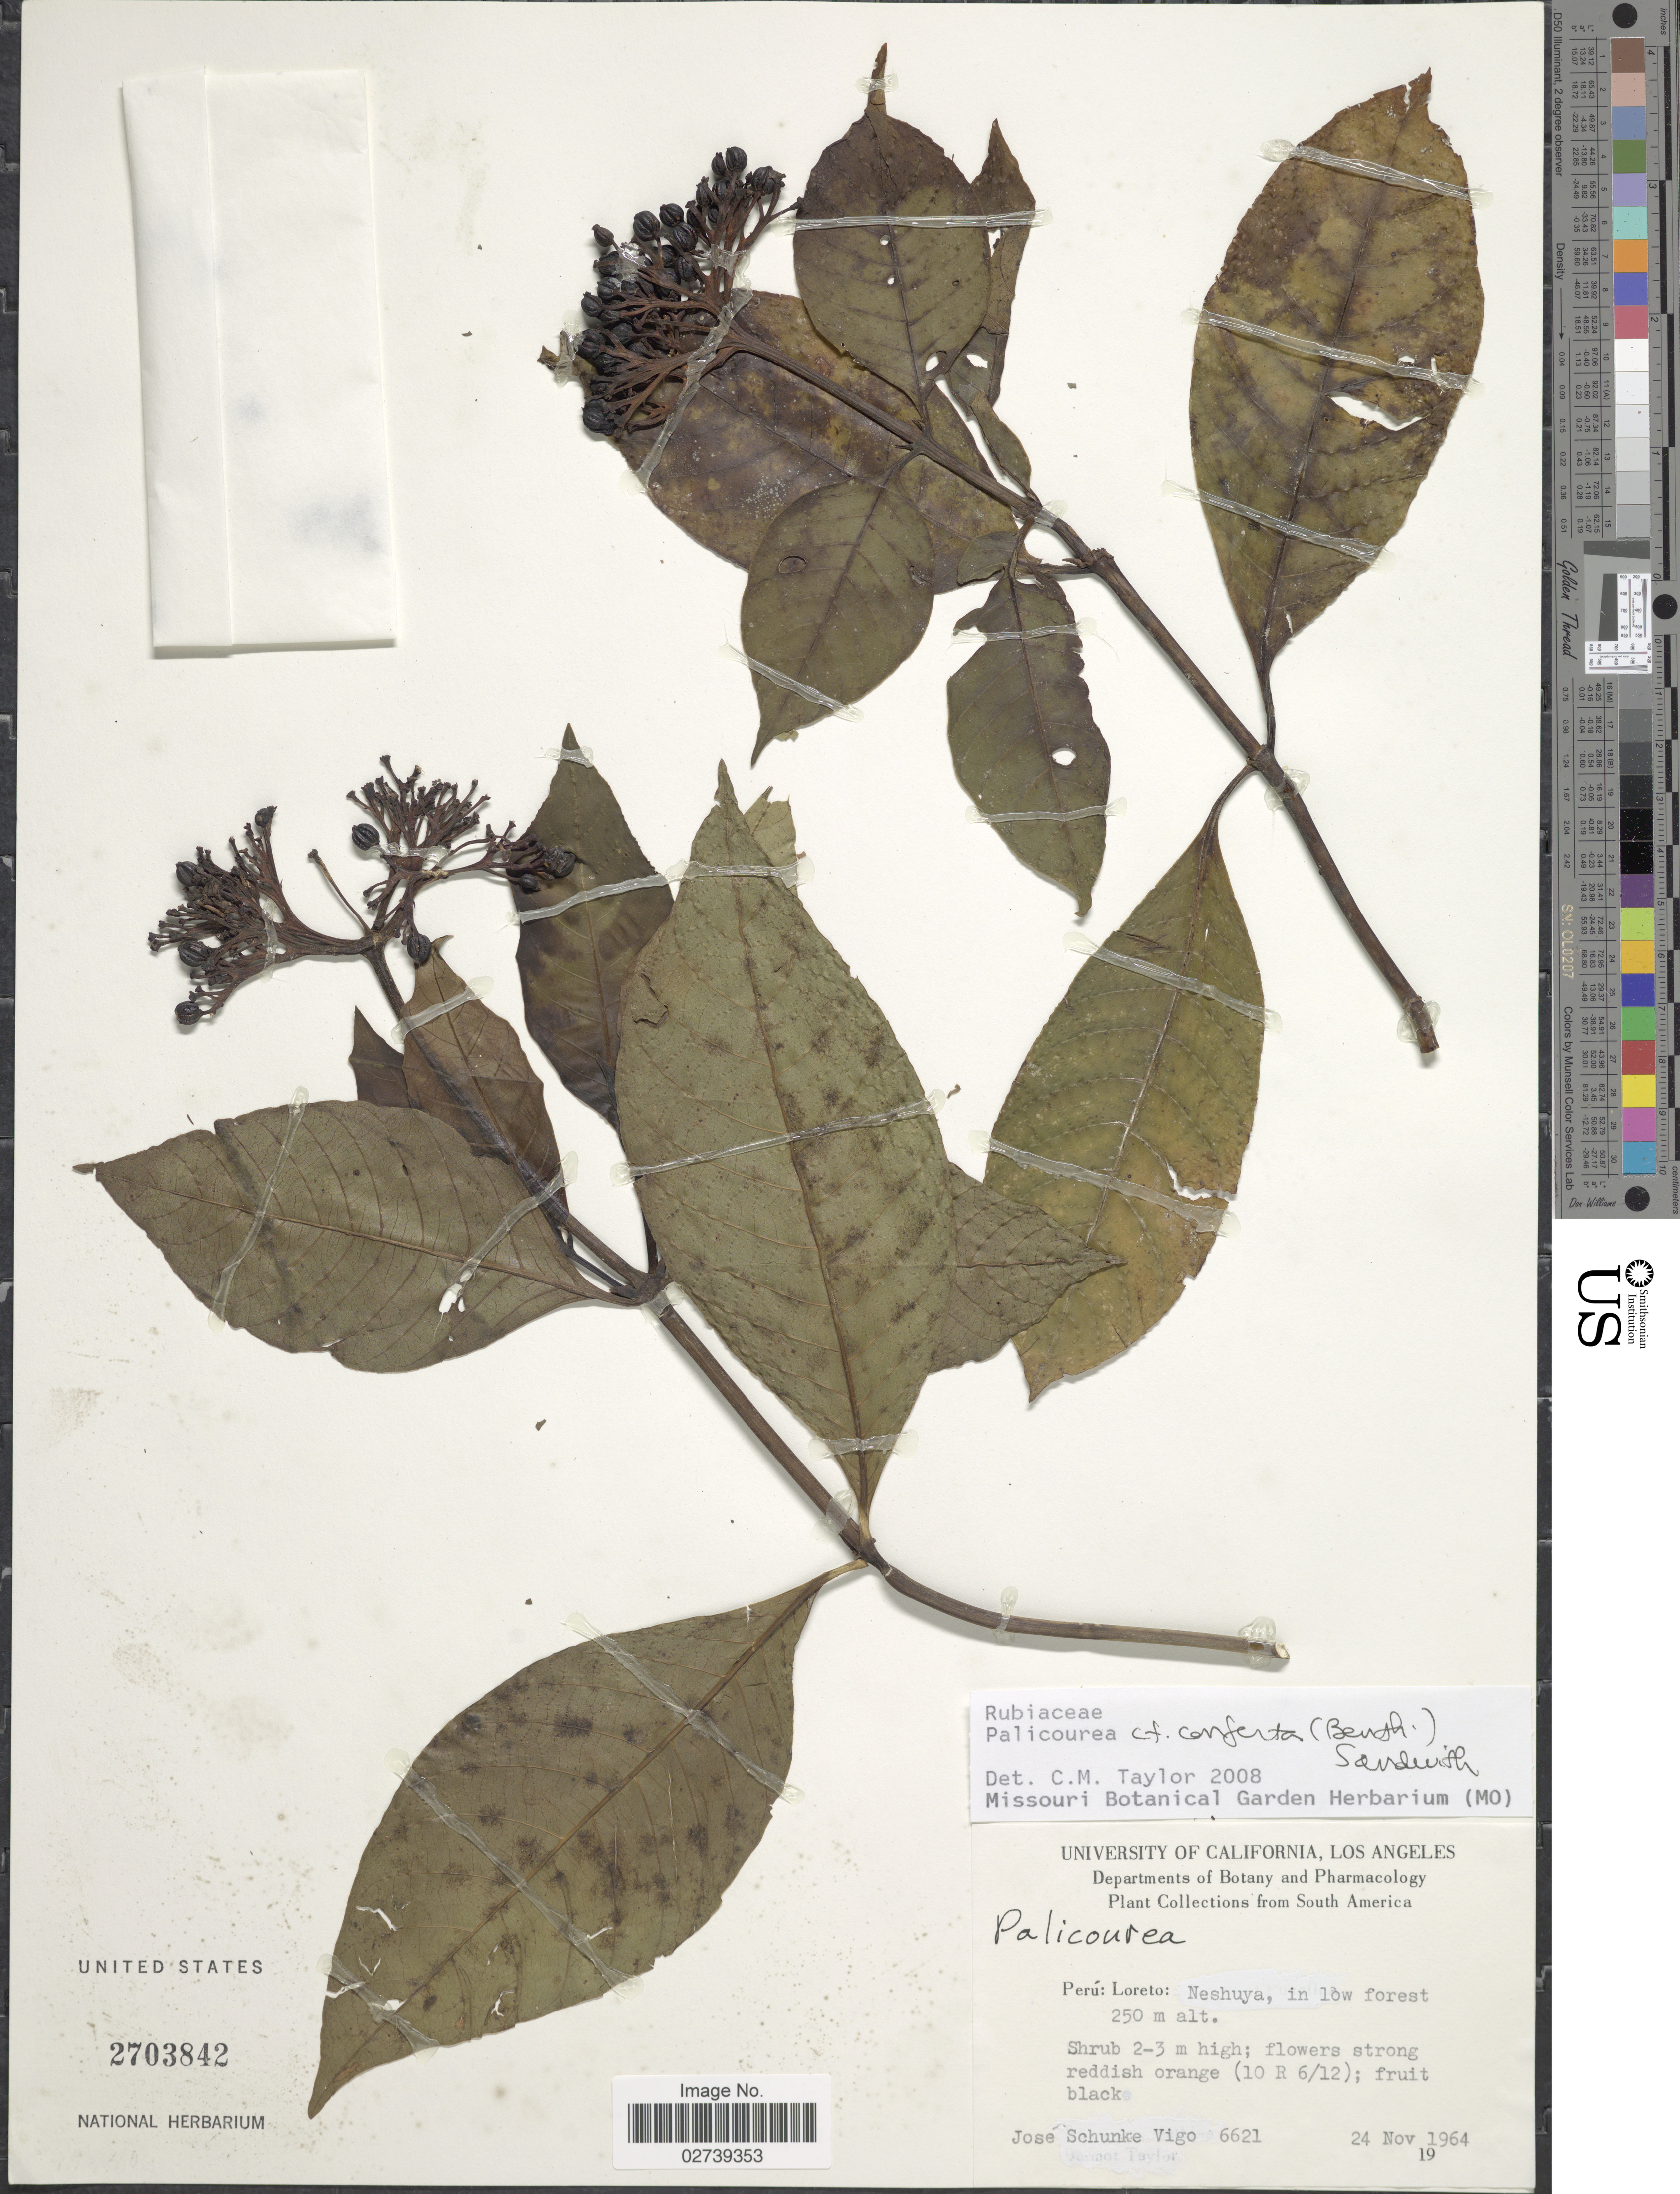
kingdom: Plantae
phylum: Tracheophyta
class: Magnoliopsida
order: Gentianales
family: Rubiaceae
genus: Palicourea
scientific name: Palicourea conferta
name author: (Benth.) Sandwith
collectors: J. Schunke Vigo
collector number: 6621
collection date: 1964-11-24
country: Peru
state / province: Loreto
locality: Neshuya, in low forest.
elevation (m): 250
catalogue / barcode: US 2703842